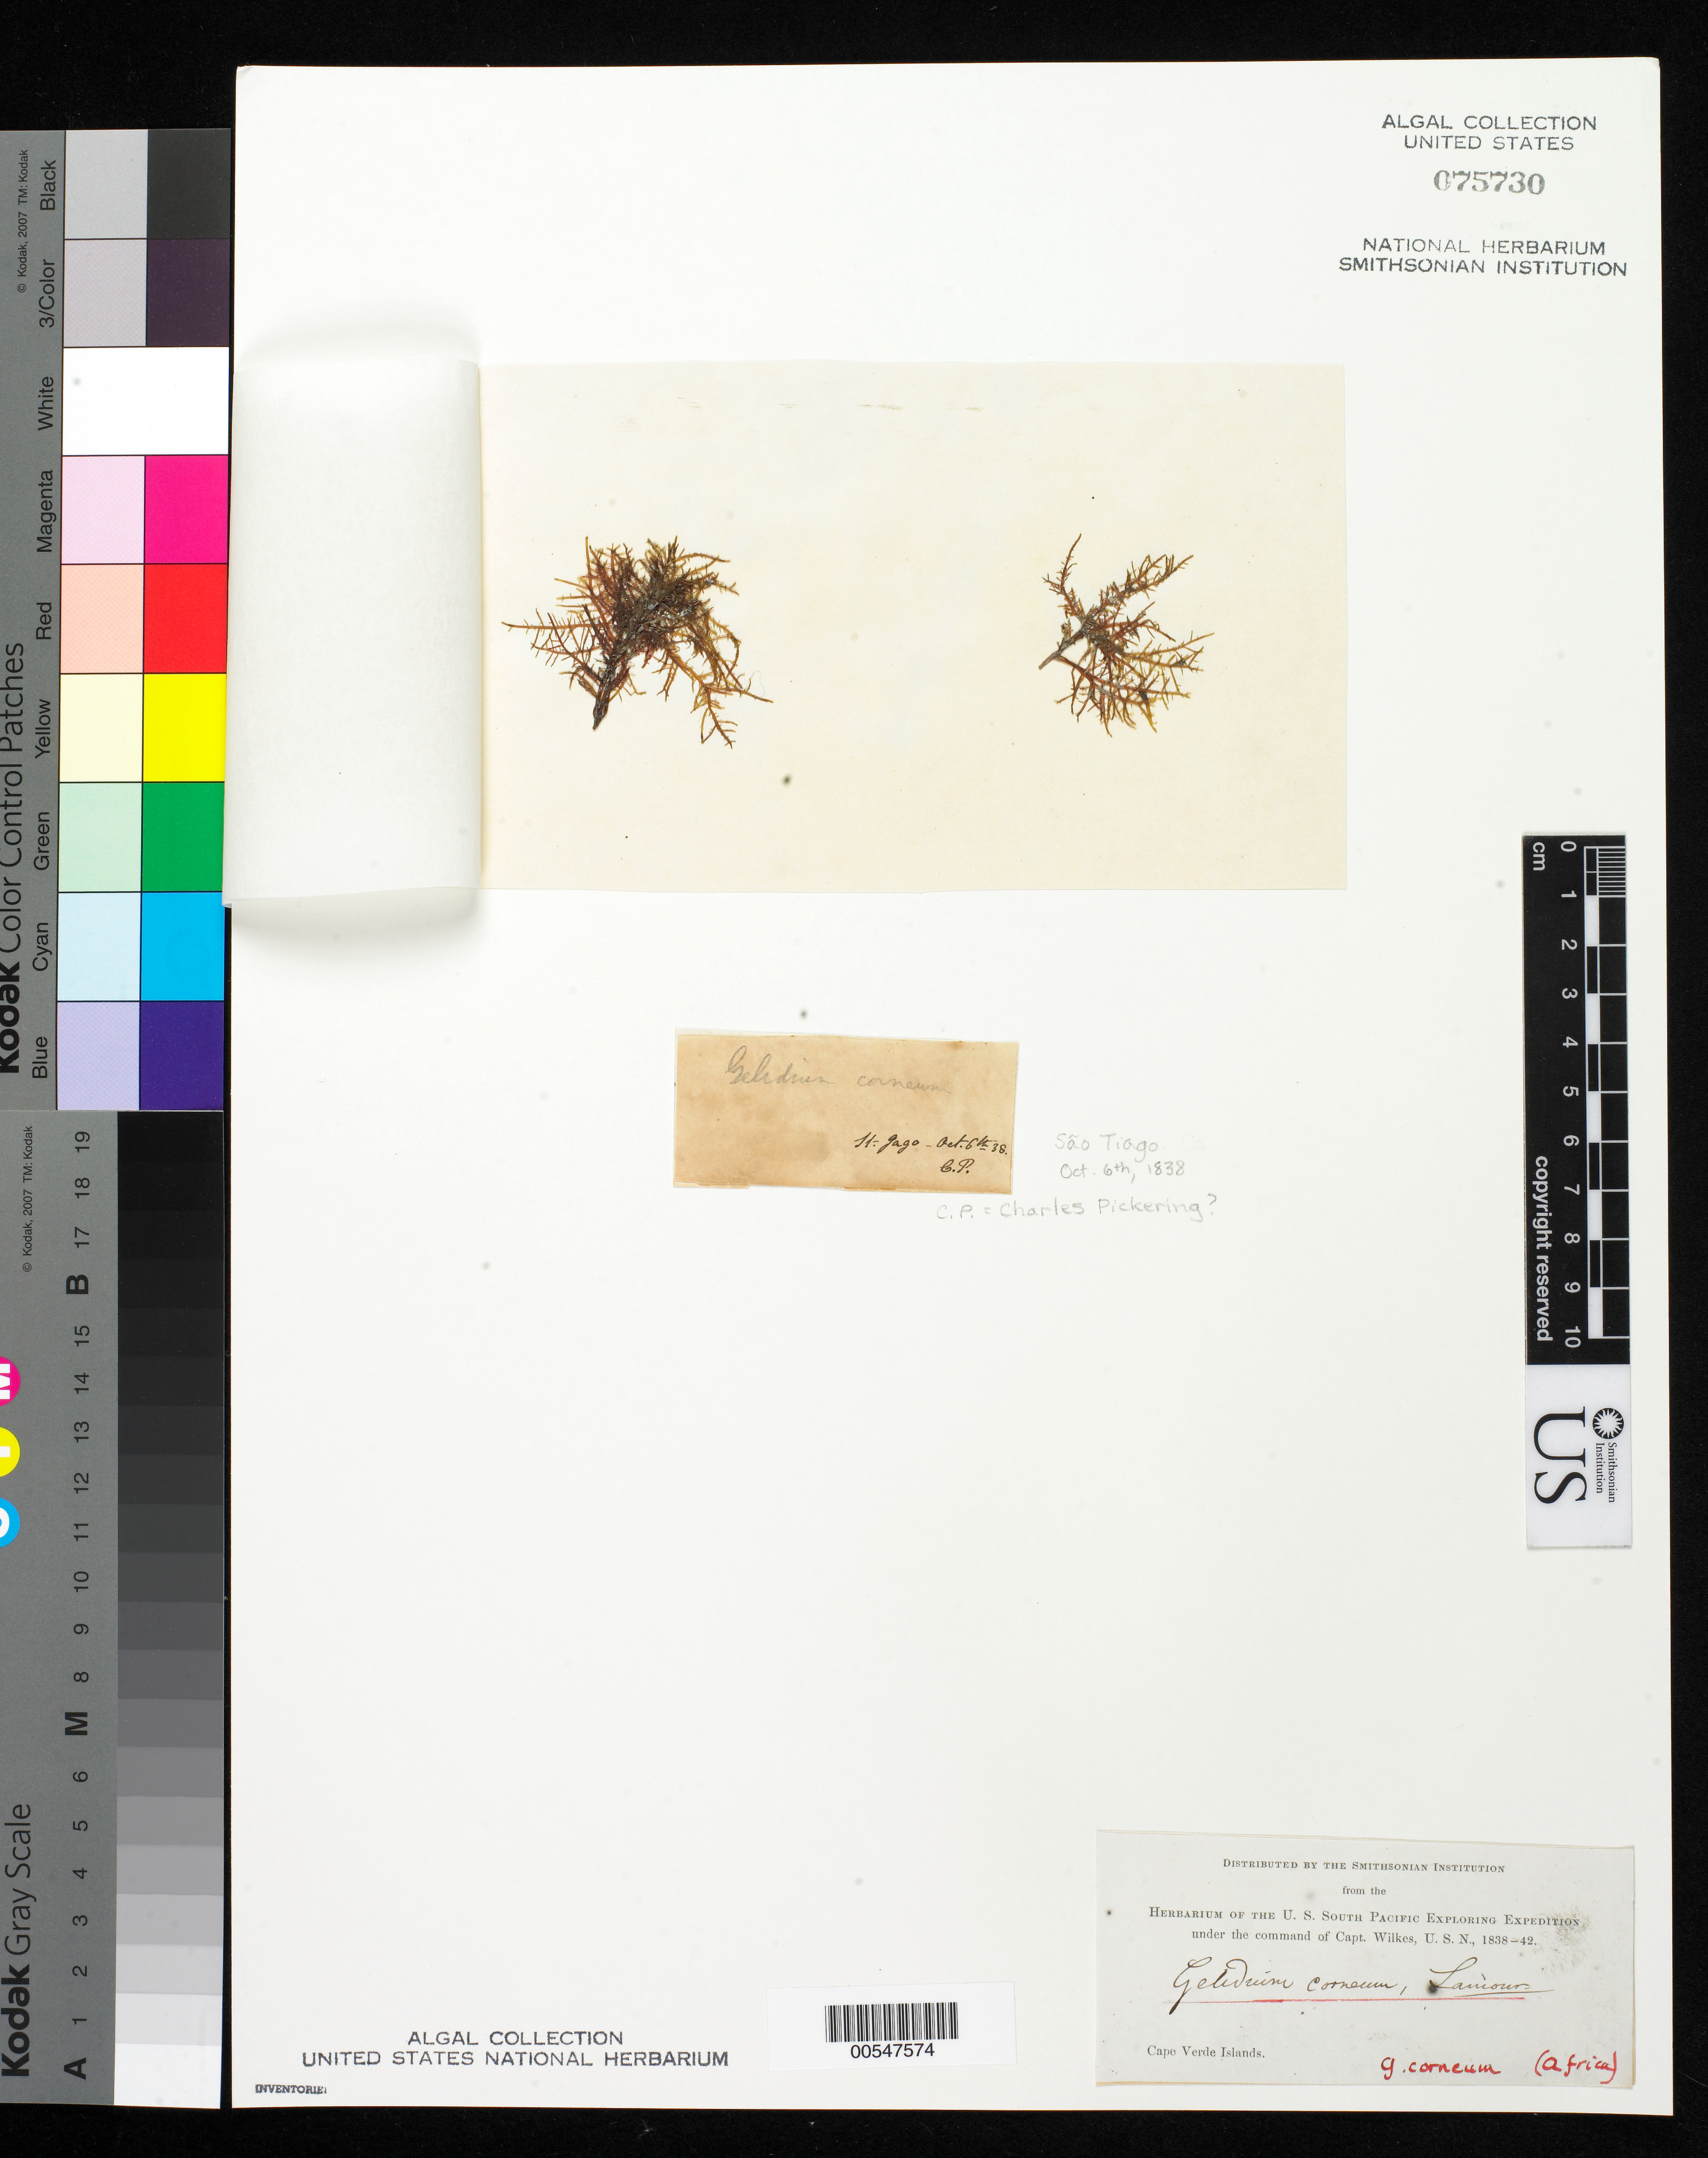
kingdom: Plantae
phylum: Rhodophyta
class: Florideophyceae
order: Gelidiales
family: Gelidiaceae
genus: Gelidium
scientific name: Gelidium corneum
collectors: C. Pickering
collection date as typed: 06 Oct 1838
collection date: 1838-10-06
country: Cape Verde Islands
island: Santiago (Sao Tiago)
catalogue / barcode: US 75730